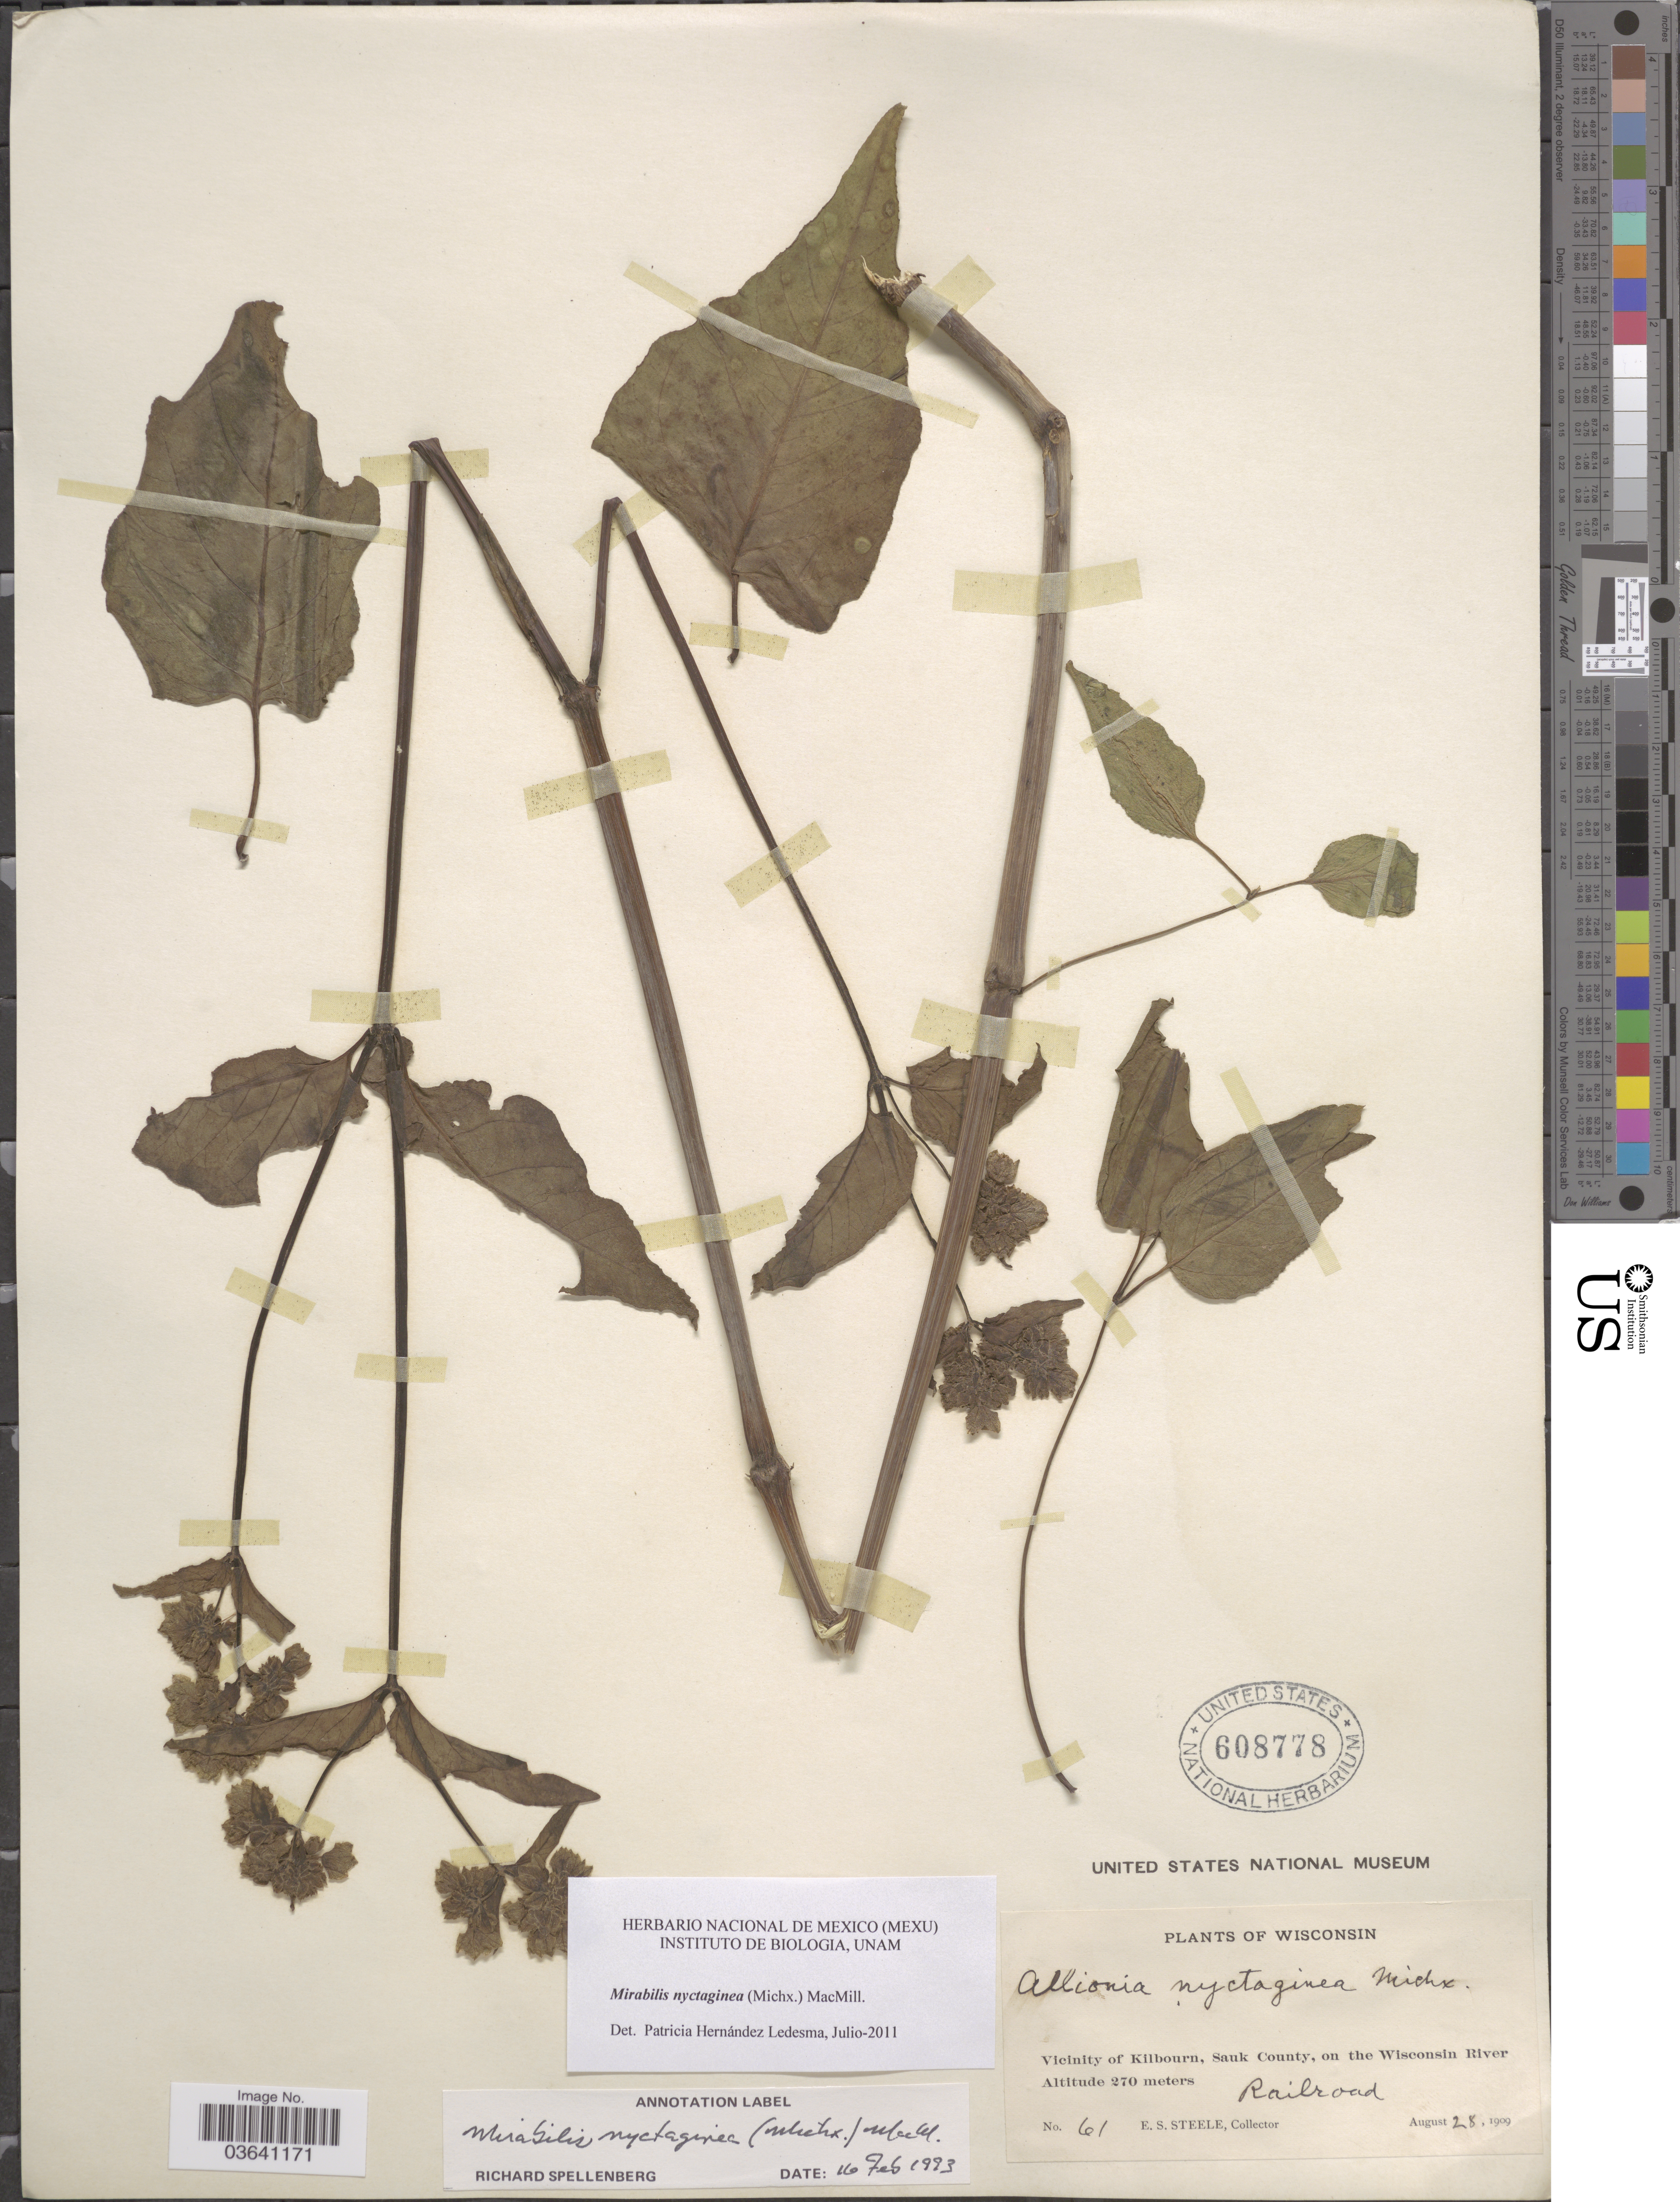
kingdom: Plantae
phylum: Tracheophyta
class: Magnoliopsida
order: Caryophyllales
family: Nyctaginaceae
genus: Mirabilis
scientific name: Mirabilis nyctaginea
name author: (Michx.) MacMill.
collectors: E. Steele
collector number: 61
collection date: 1909-08-28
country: United States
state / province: Wisconsin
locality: Vicinity of Kilbourn, Sauk County, on the Wisconsin River.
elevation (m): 270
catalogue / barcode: US 608778